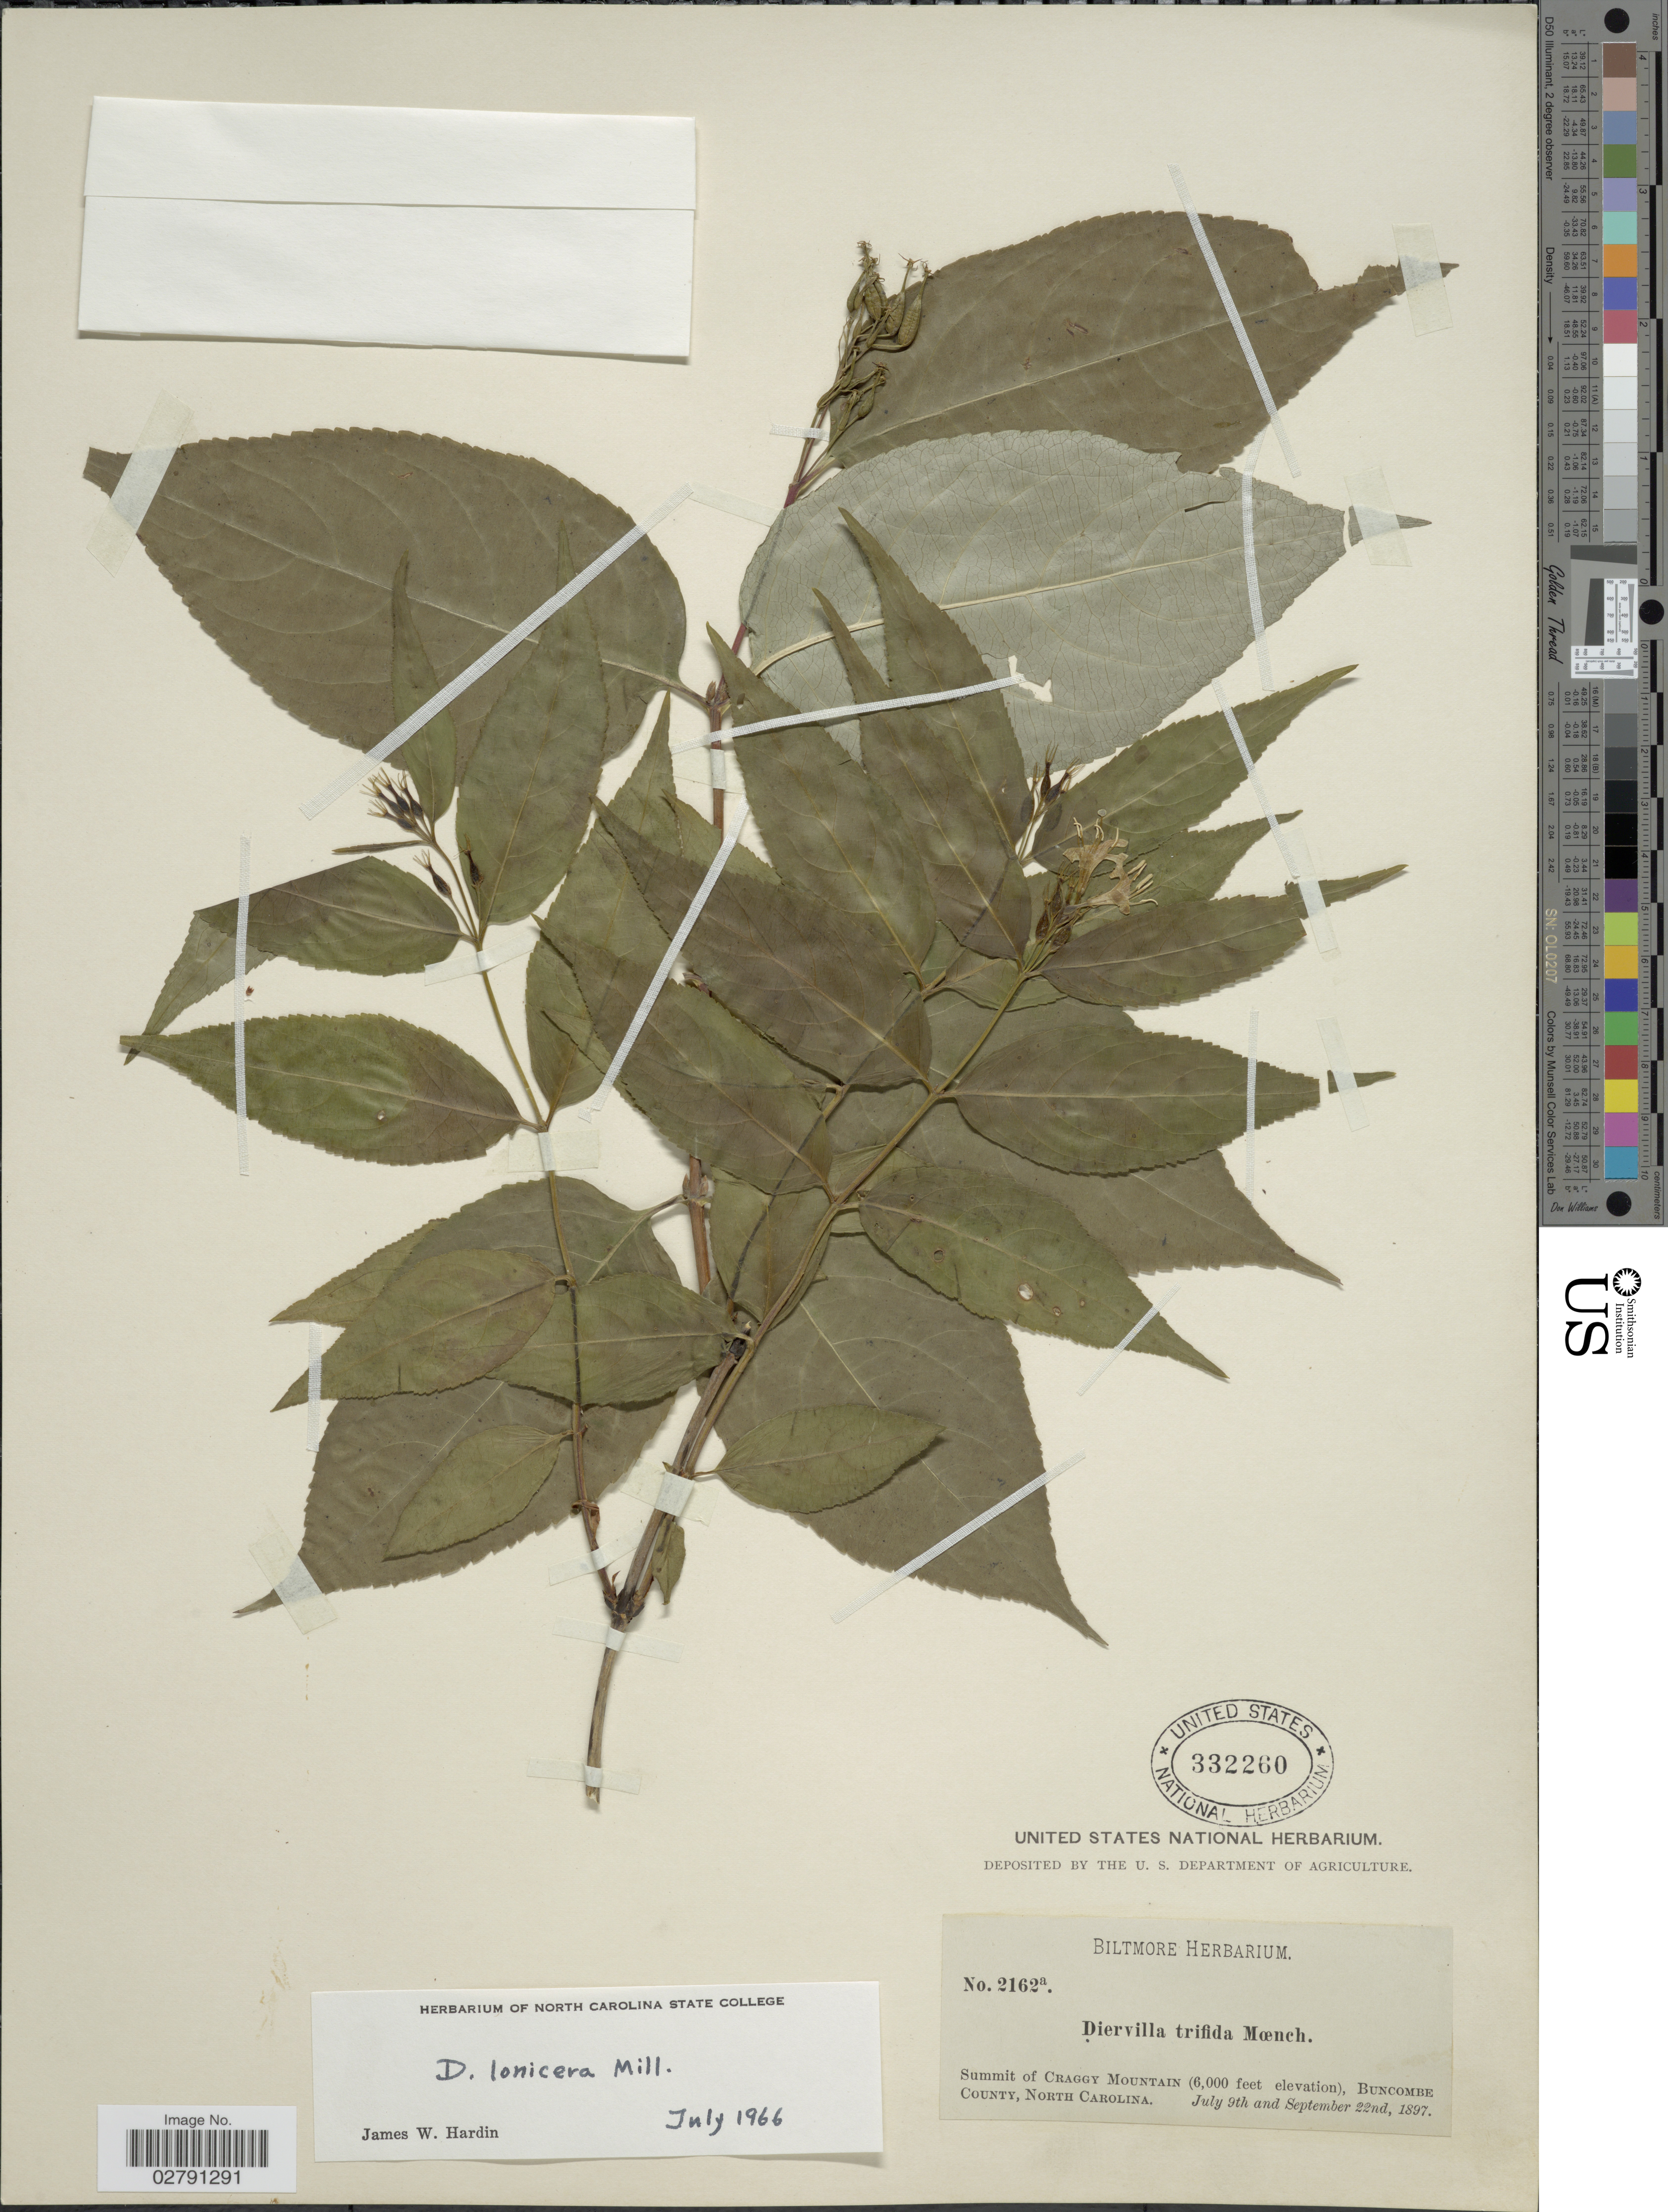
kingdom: Plantae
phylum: Tracheophyta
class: Magnoliopsida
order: Dipsacales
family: Caprifoliaceae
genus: Diervilla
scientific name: Diervilla lonicera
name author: Mill.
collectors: ex herb. Biltmore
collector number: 2162a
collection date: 1897-07-09/1897-09-22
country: United States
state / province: North Carolina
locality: Summit of Craggy Mountain, Buncombe County.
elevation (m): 1829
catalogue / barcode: US 332260